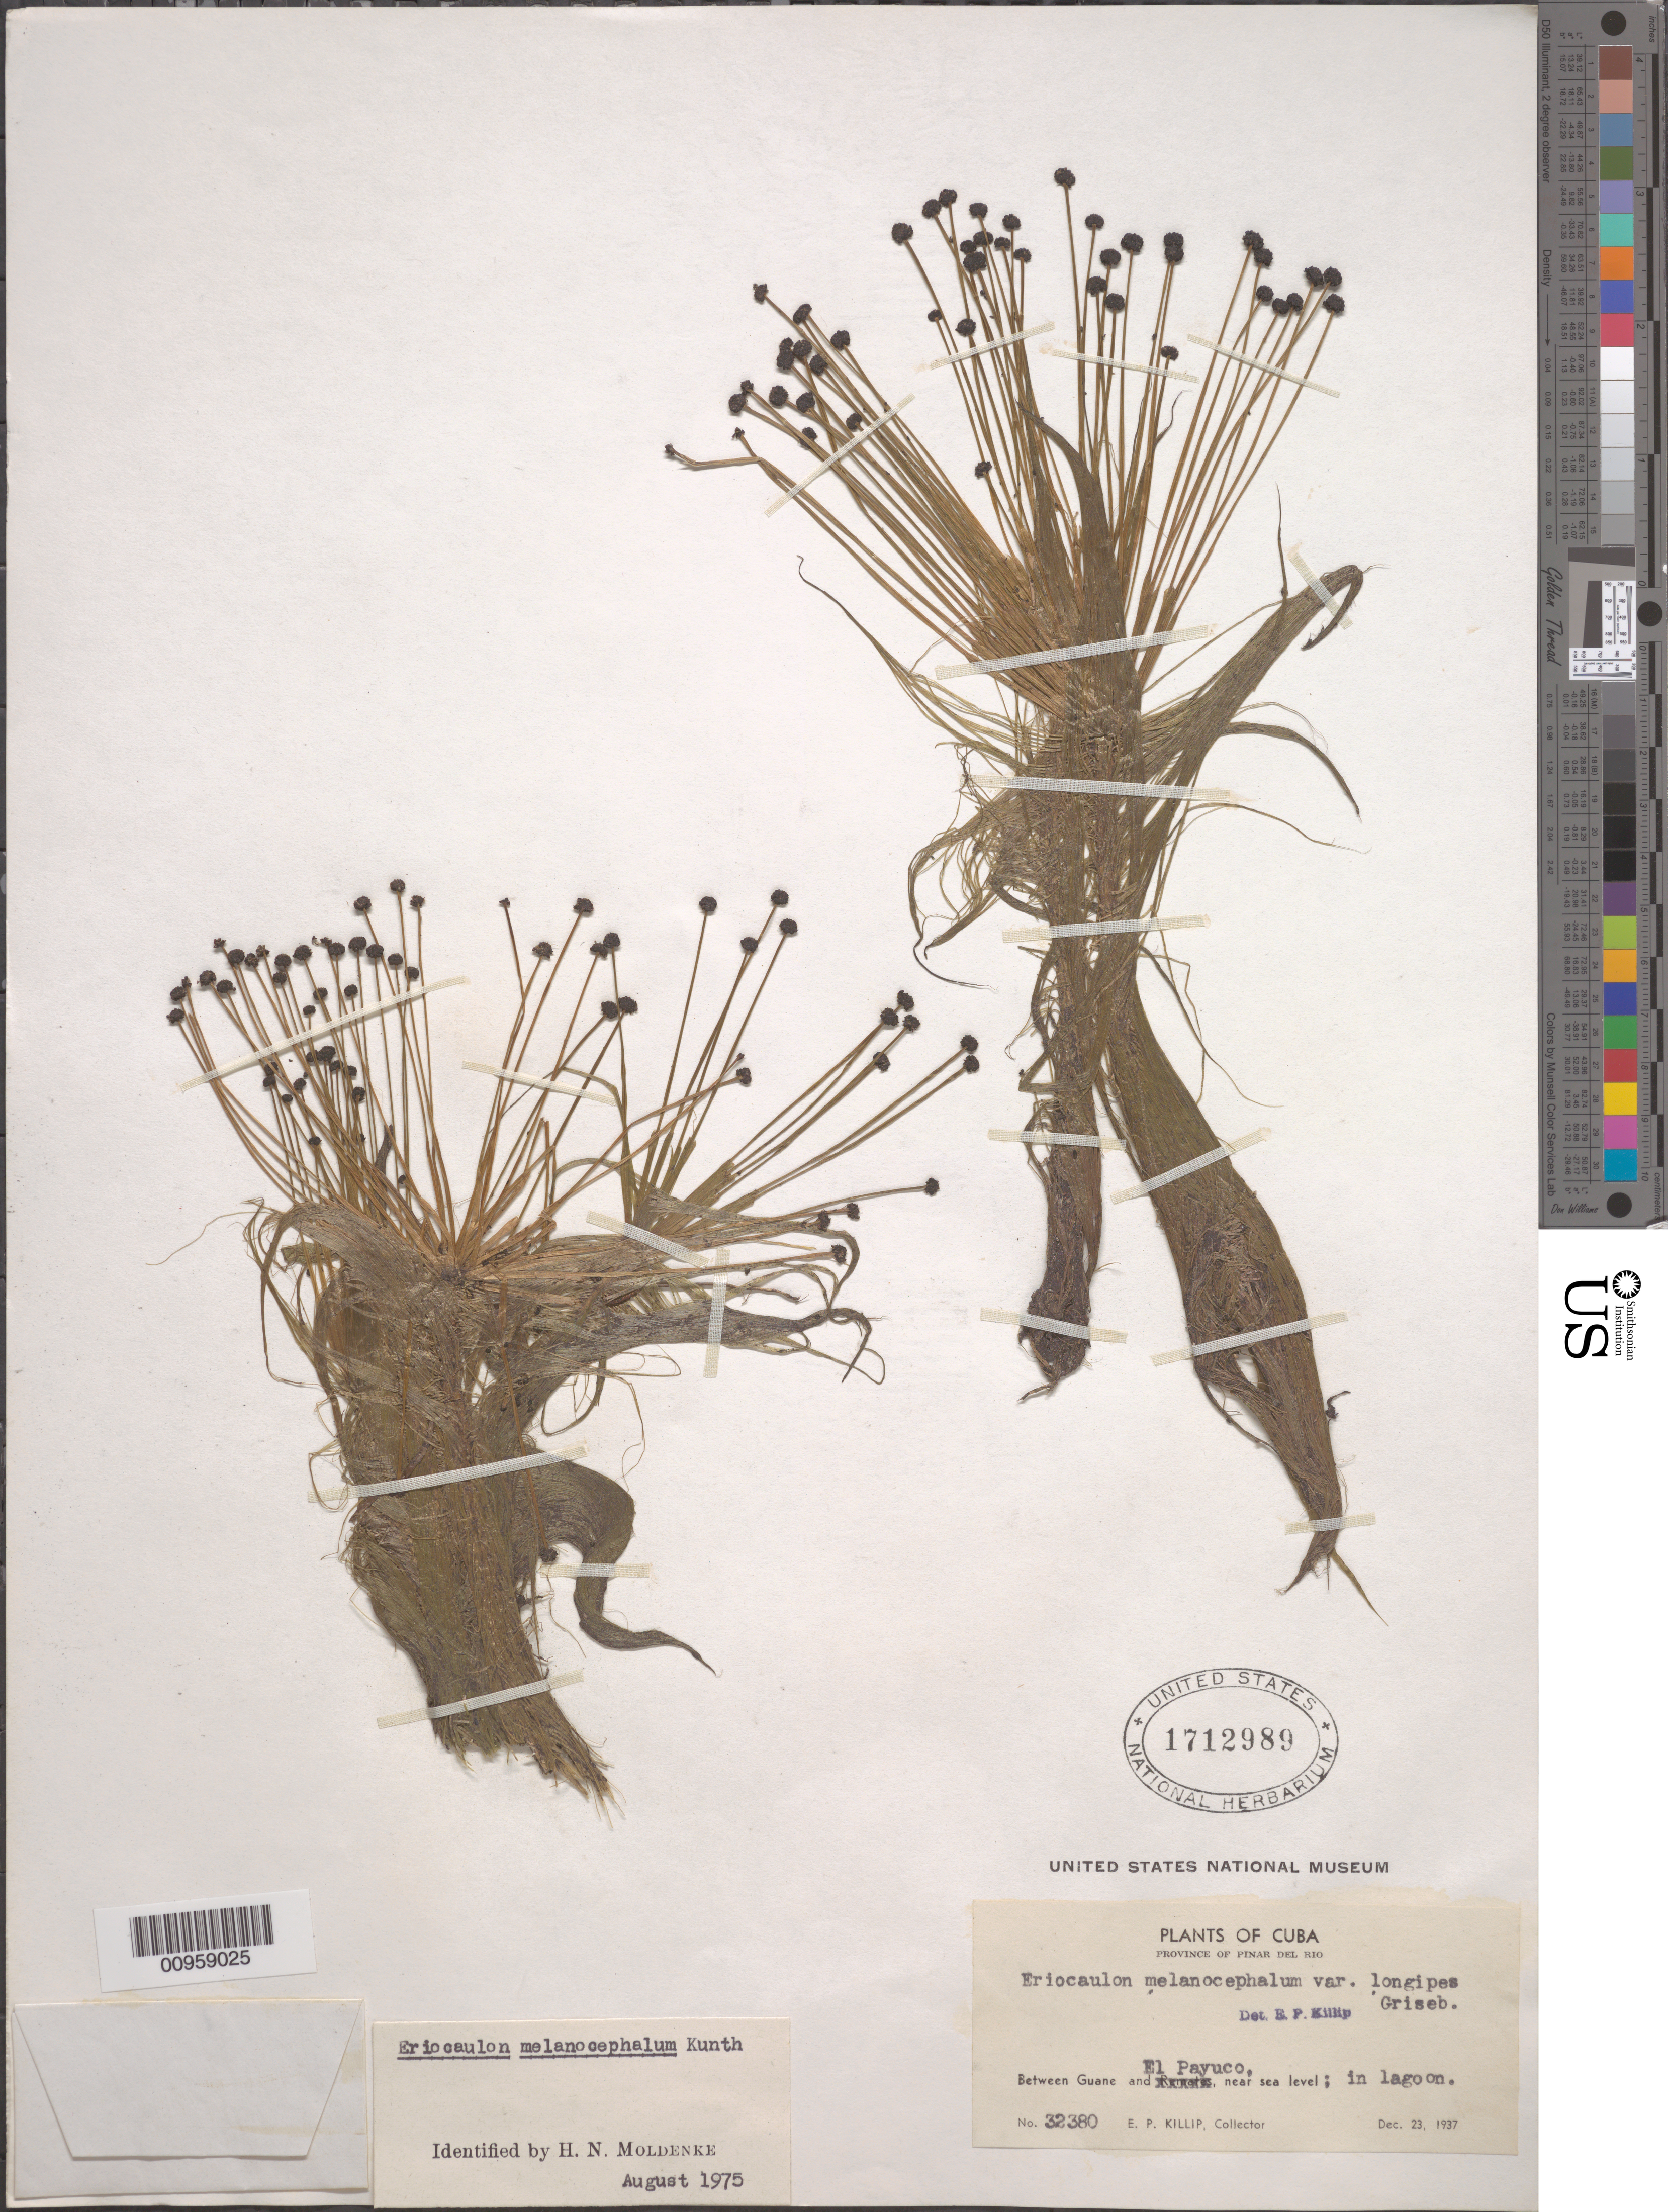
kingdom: Plantae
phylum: Tracheophyta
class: Liliopsida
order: Poales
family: Eriocaulaceae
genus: Eriocaulon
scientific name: Eriocaulon melanocephalum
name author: Kunth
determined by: Moldenke, H. N.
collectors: E. P. Killip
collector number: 32380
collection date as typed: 23 Dec 1937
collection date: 1937-12-23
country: Cuba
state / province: Pinar del Rio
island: Cuba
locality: Between Guane and El Payuco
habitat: In lagoon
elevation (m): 0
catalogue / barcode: US 1712989